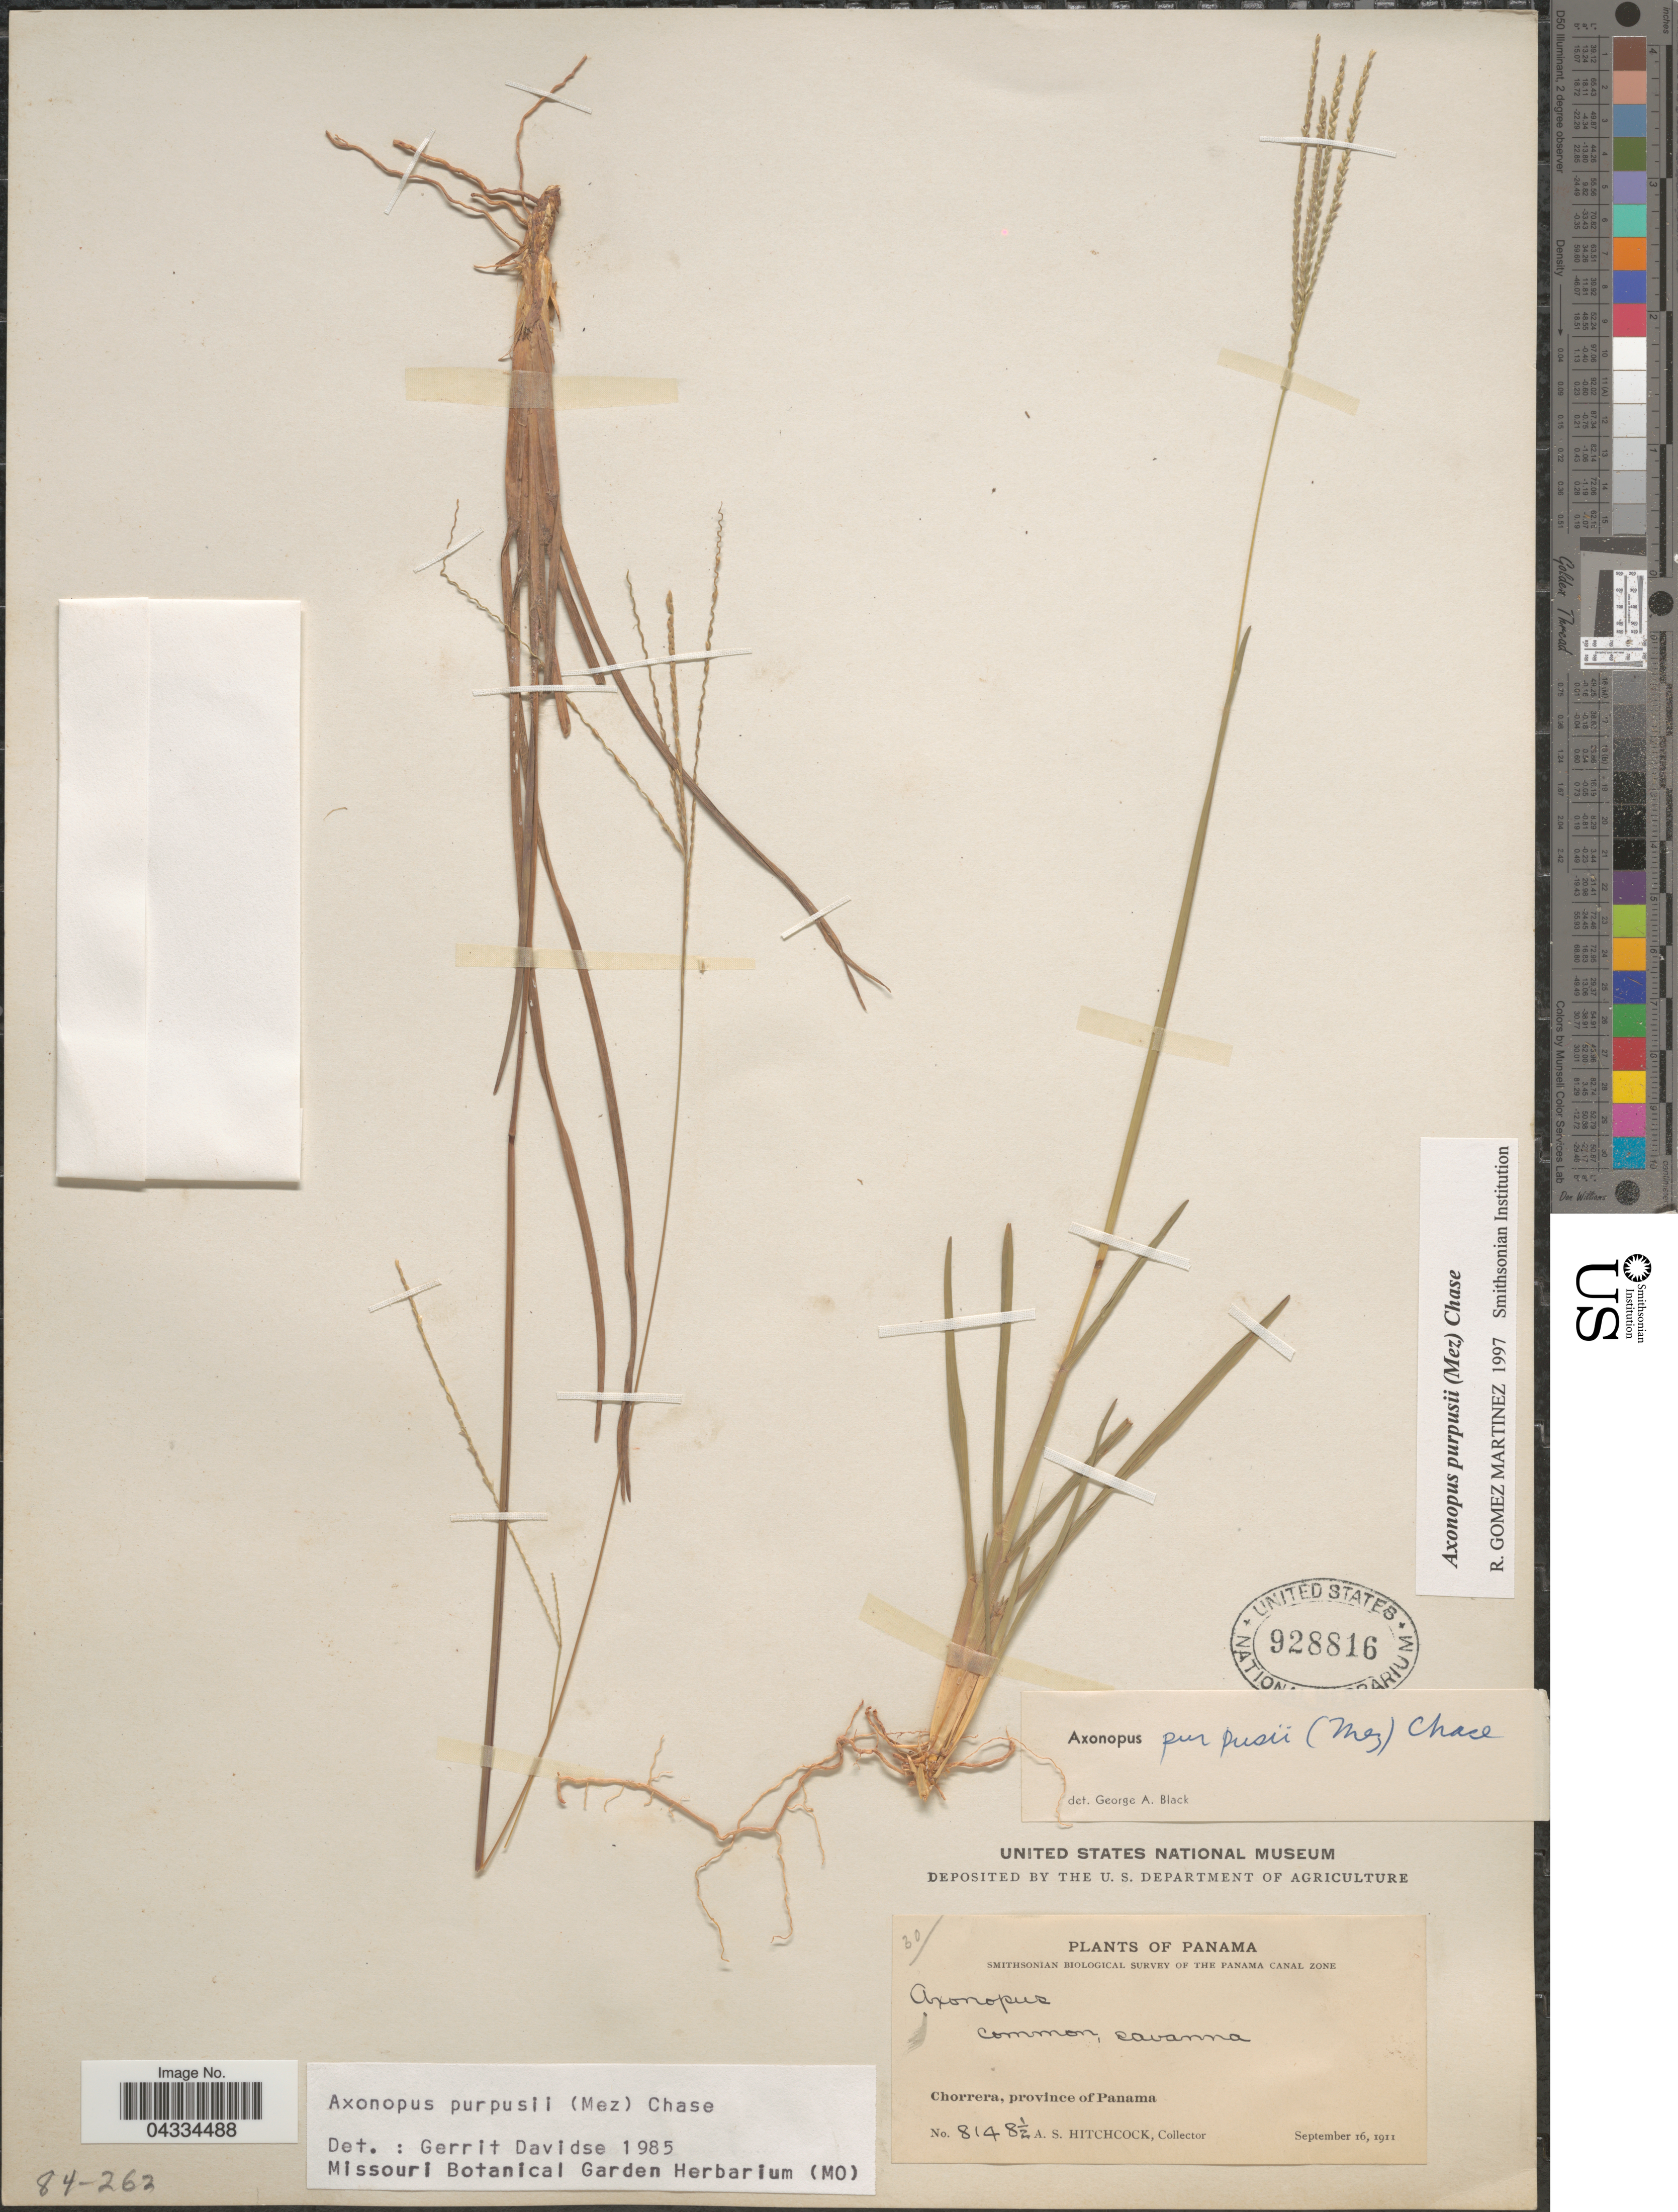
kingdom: Plantae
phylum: Tracheophyta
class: Liliopsida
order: Poales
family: Poaceae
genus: Axonopus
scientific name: Axonopus purpusii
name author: (Mez) Chase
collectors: A. S. Hitchcock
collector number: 8148½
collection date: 1911-09-16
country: Panama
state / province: Panamá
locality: Smithsonian Biological Survey of the Panama Canal Zone. Chorrera.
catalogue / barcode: US 928816